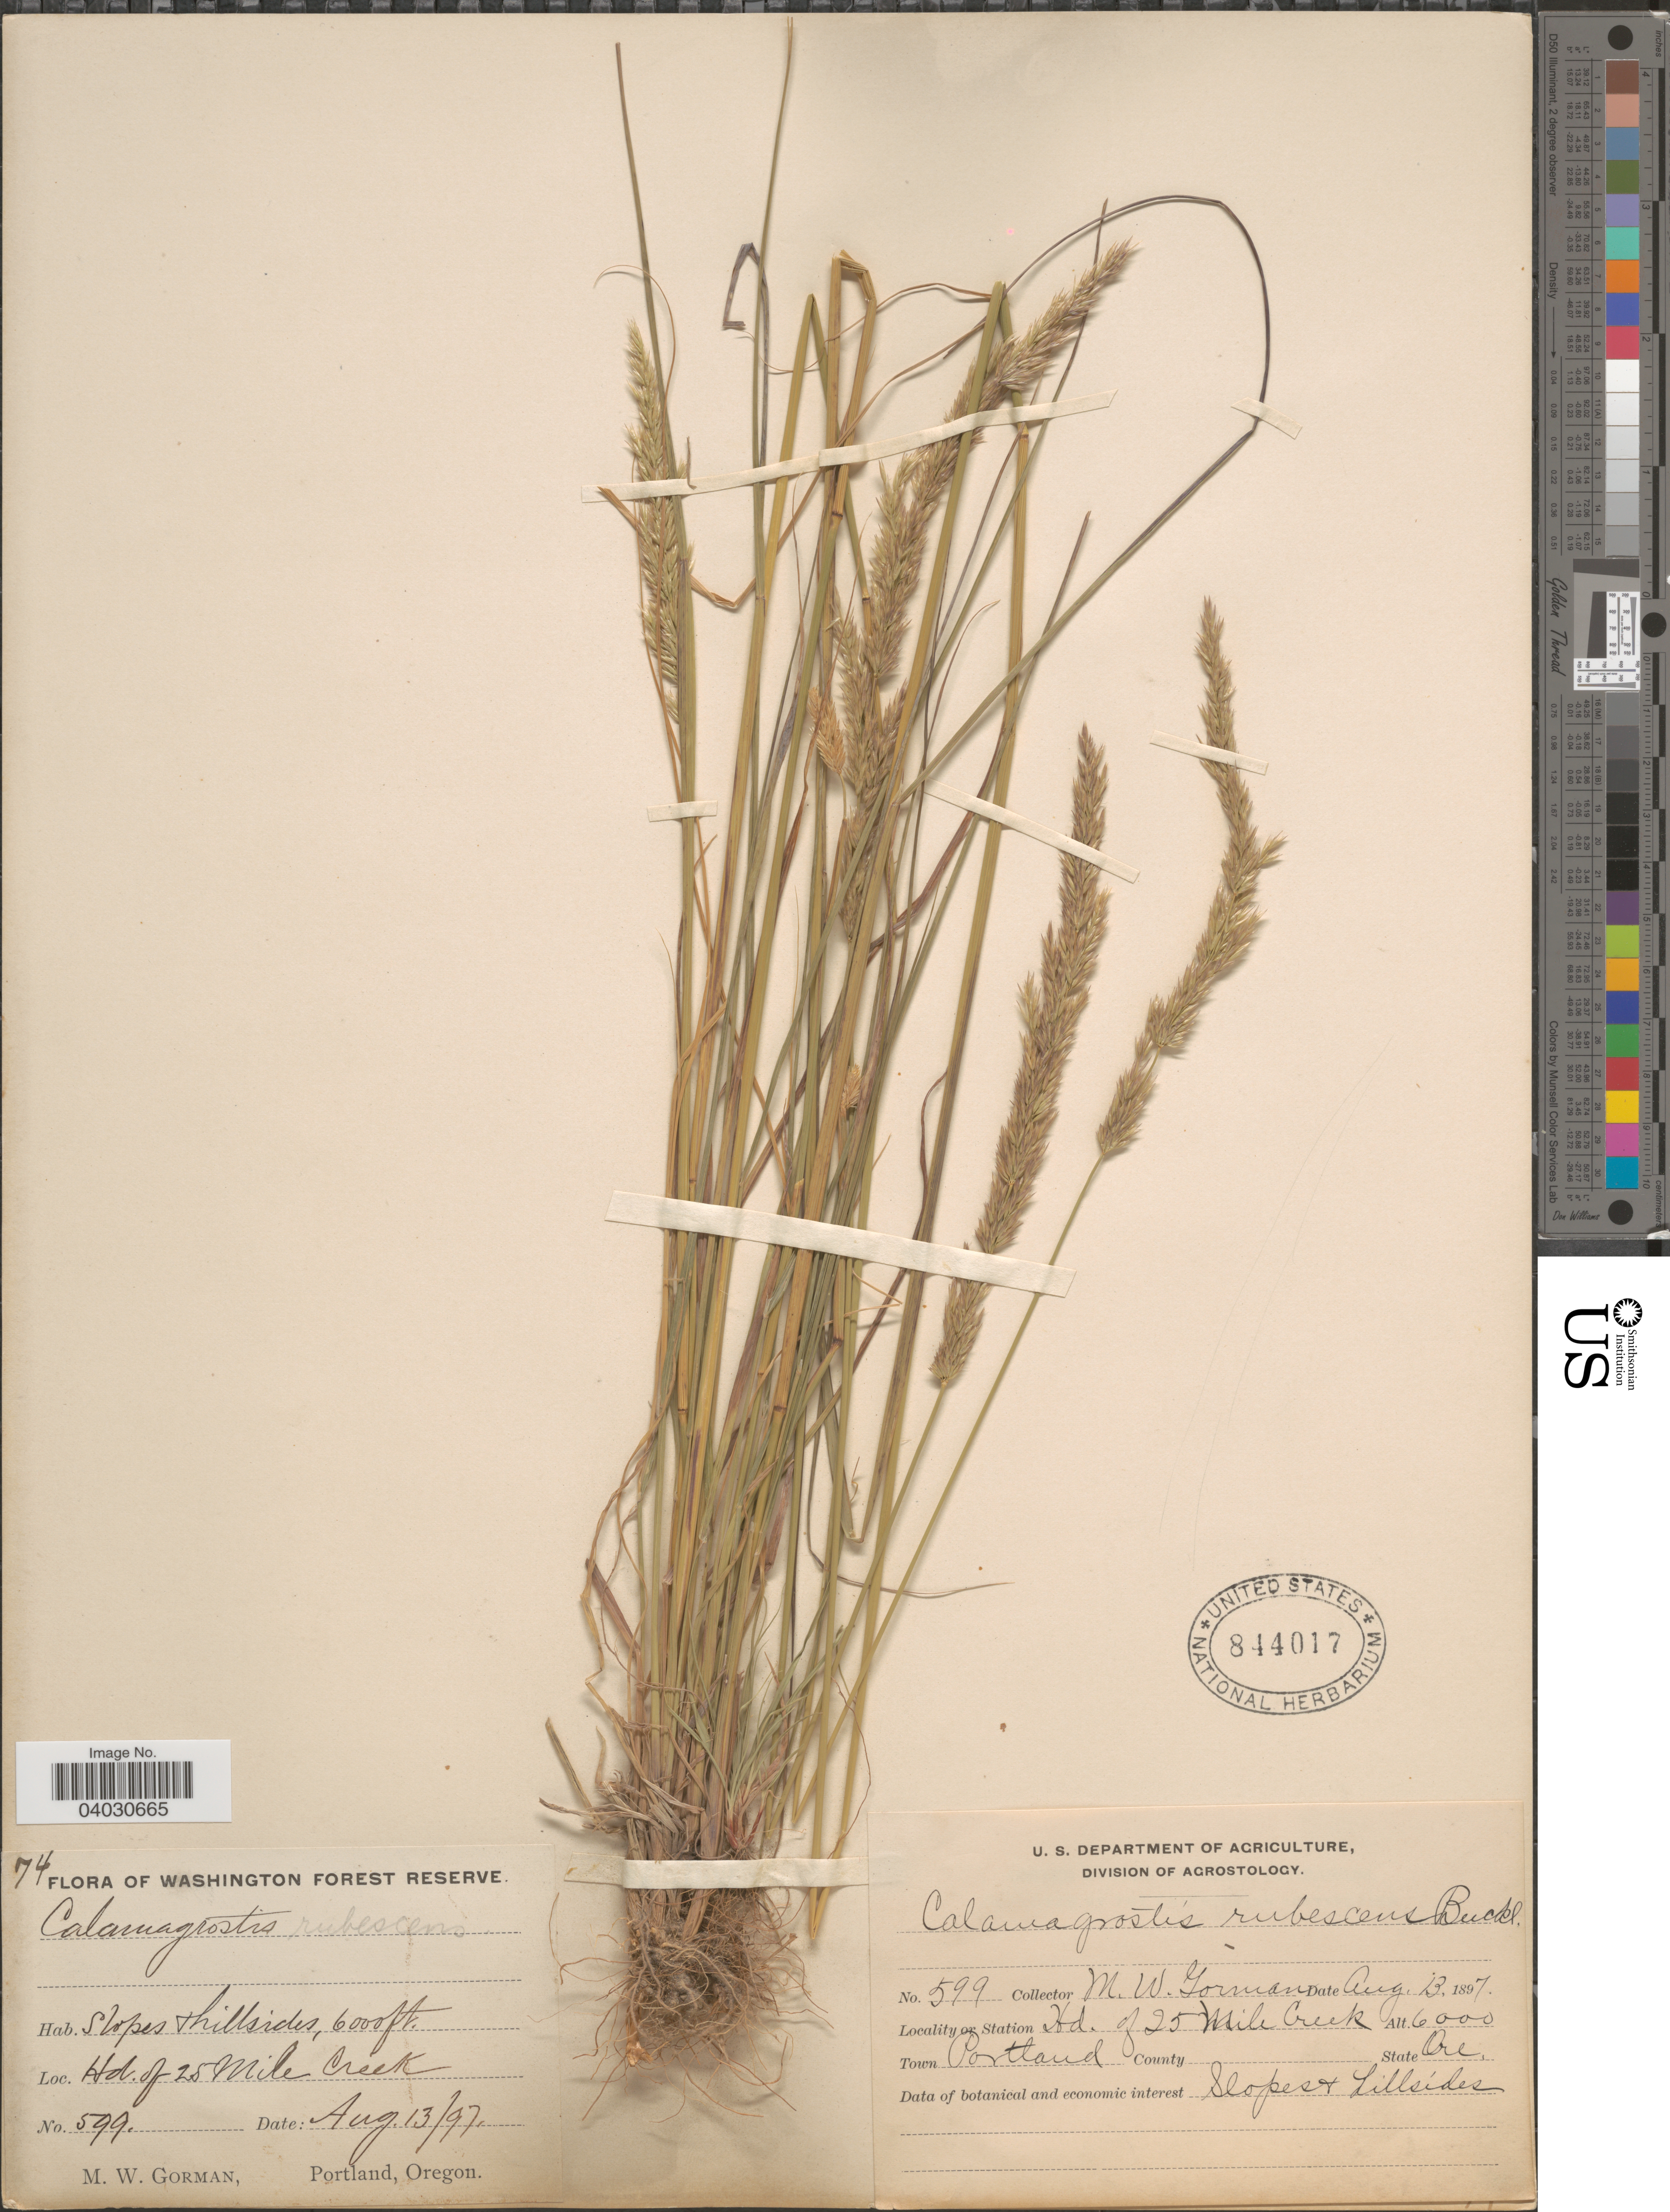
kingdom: Plantae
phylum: Tracheophyta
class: Liliopsida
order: Poales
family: Poaceae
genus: Calamagrostis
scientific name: Calamagrostis rubescens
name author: Buckley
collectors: M. W. Gorman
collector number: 599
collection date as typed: Transcribed d/m/y: 13/8/97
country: United States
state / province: Oregon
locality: Hd. of 25 Mile Creek. Porrtland.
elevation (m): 1829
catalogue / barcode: US 844017